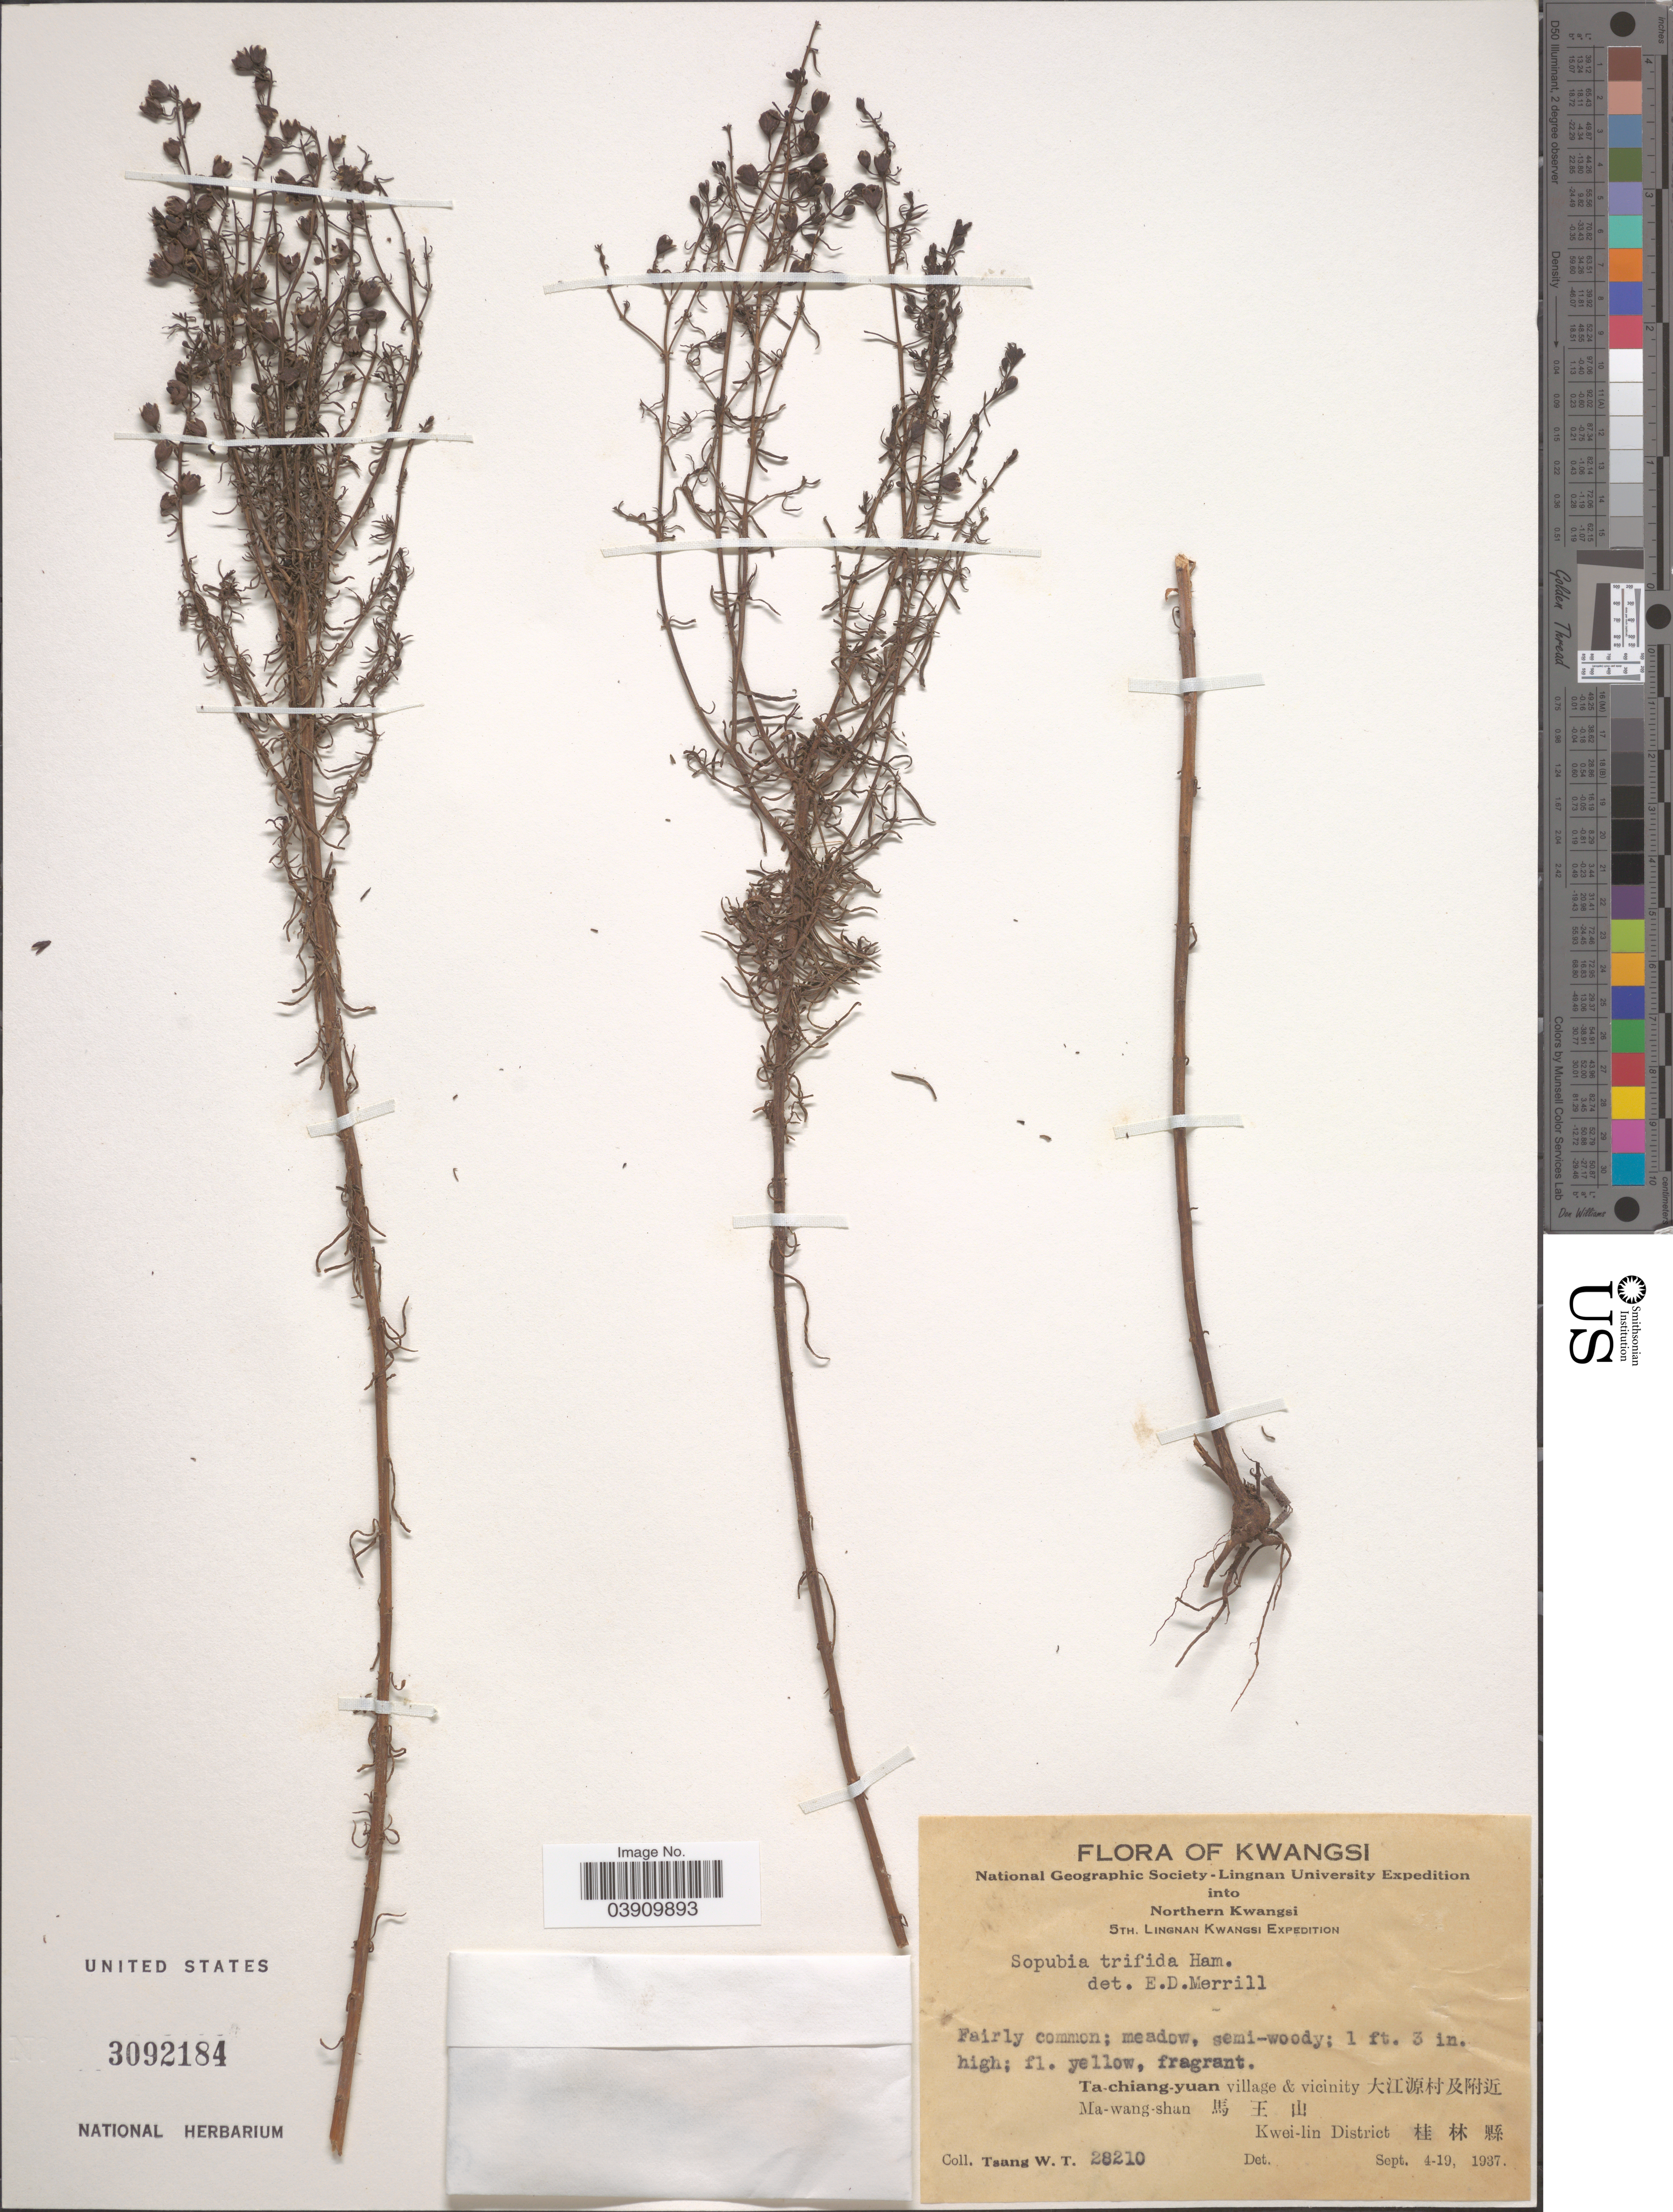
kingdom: Plantae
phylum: Tracheophyta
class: Magnoliopsida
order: Lamiales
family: Orobanchaceae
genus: Sopubia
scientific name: Sopubia trifida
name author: Buch.-Ham. ex D. Don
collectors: W. T. Tsang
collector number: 28210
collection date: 1937-09-04/1937-09-19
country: China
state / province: Guangxi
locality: Kwangsi. Northern Kwangsi. Ta-chiang-yuan village & vicinity. X. Ma-wang-shan. X. Kwei-lin District. X.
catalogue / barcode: US 3092184